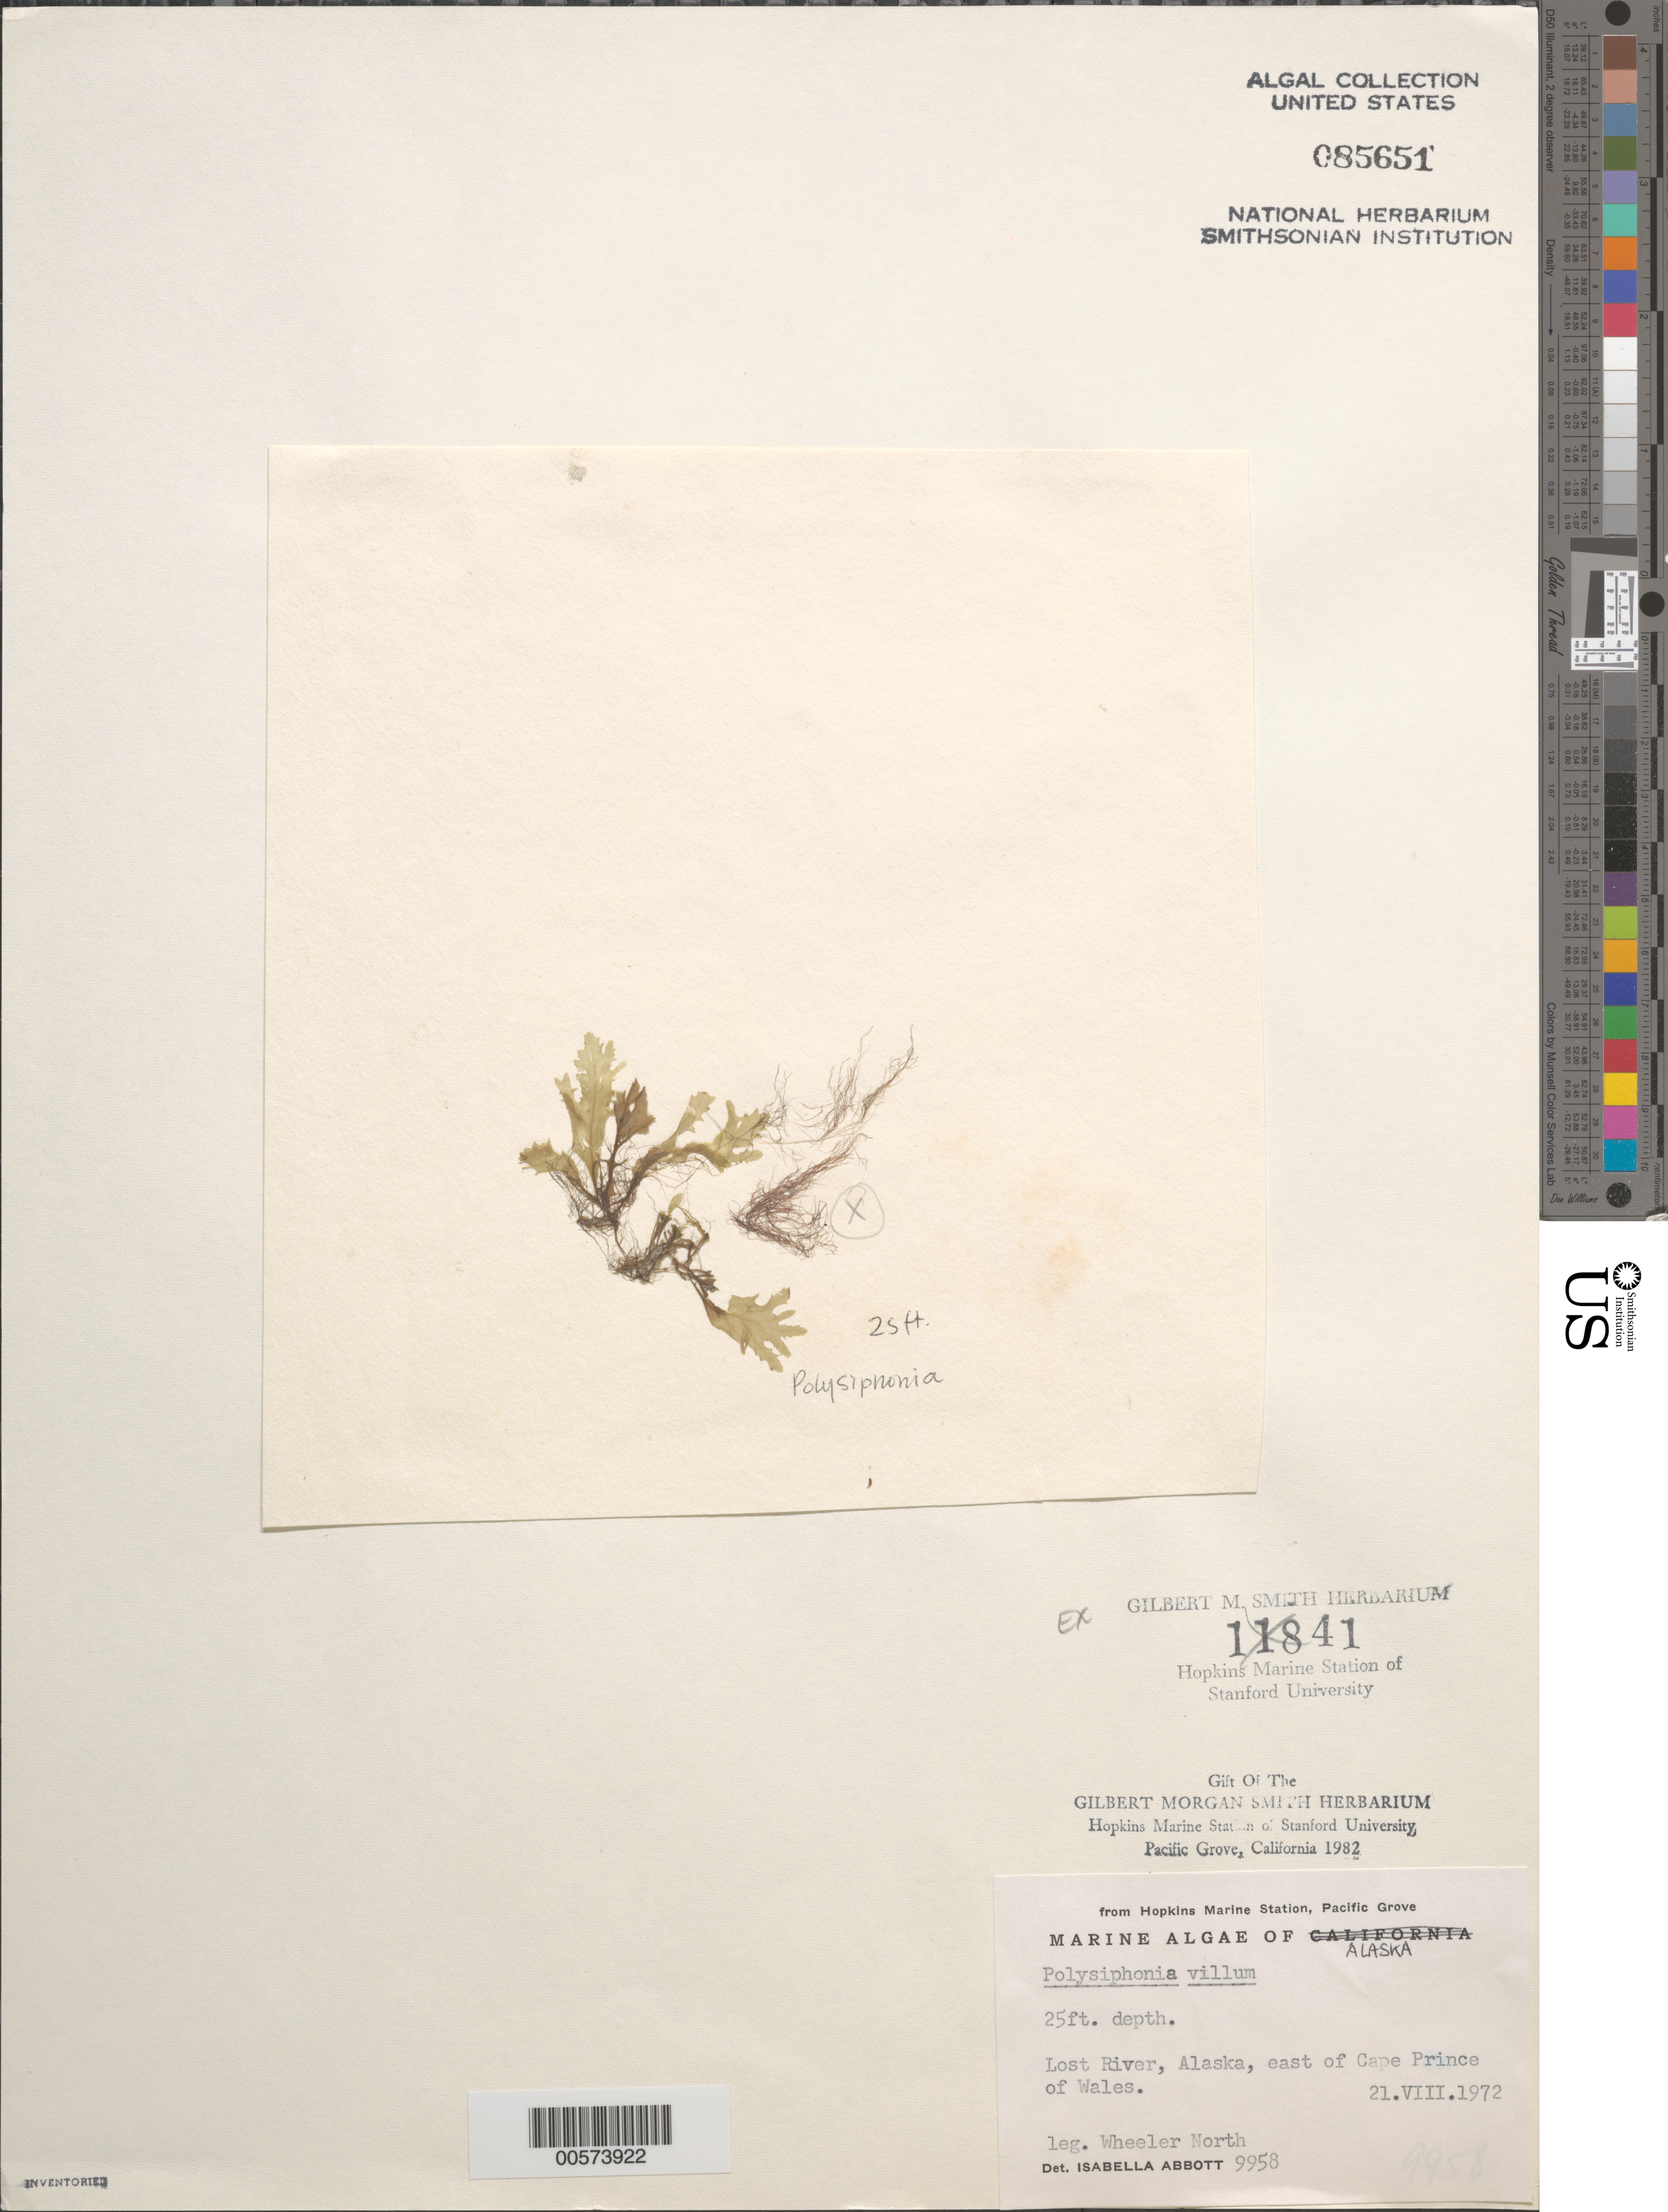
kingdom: Plantae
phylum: Rhodophyta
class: Florideophyceae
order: Ceramiales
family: Rhodomelaceae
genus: Polysiphonia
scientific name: Polysiphonia villum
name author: J. Agardh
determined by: Abbott, Isabella A.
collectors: W. North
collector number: IAA 9958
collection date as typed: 21 Aug 1972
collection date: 1972-08-21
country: United States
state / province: Alaska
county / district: Nome Division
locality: Lost River, east of Cape Prince of Wales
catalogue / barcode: US 85651